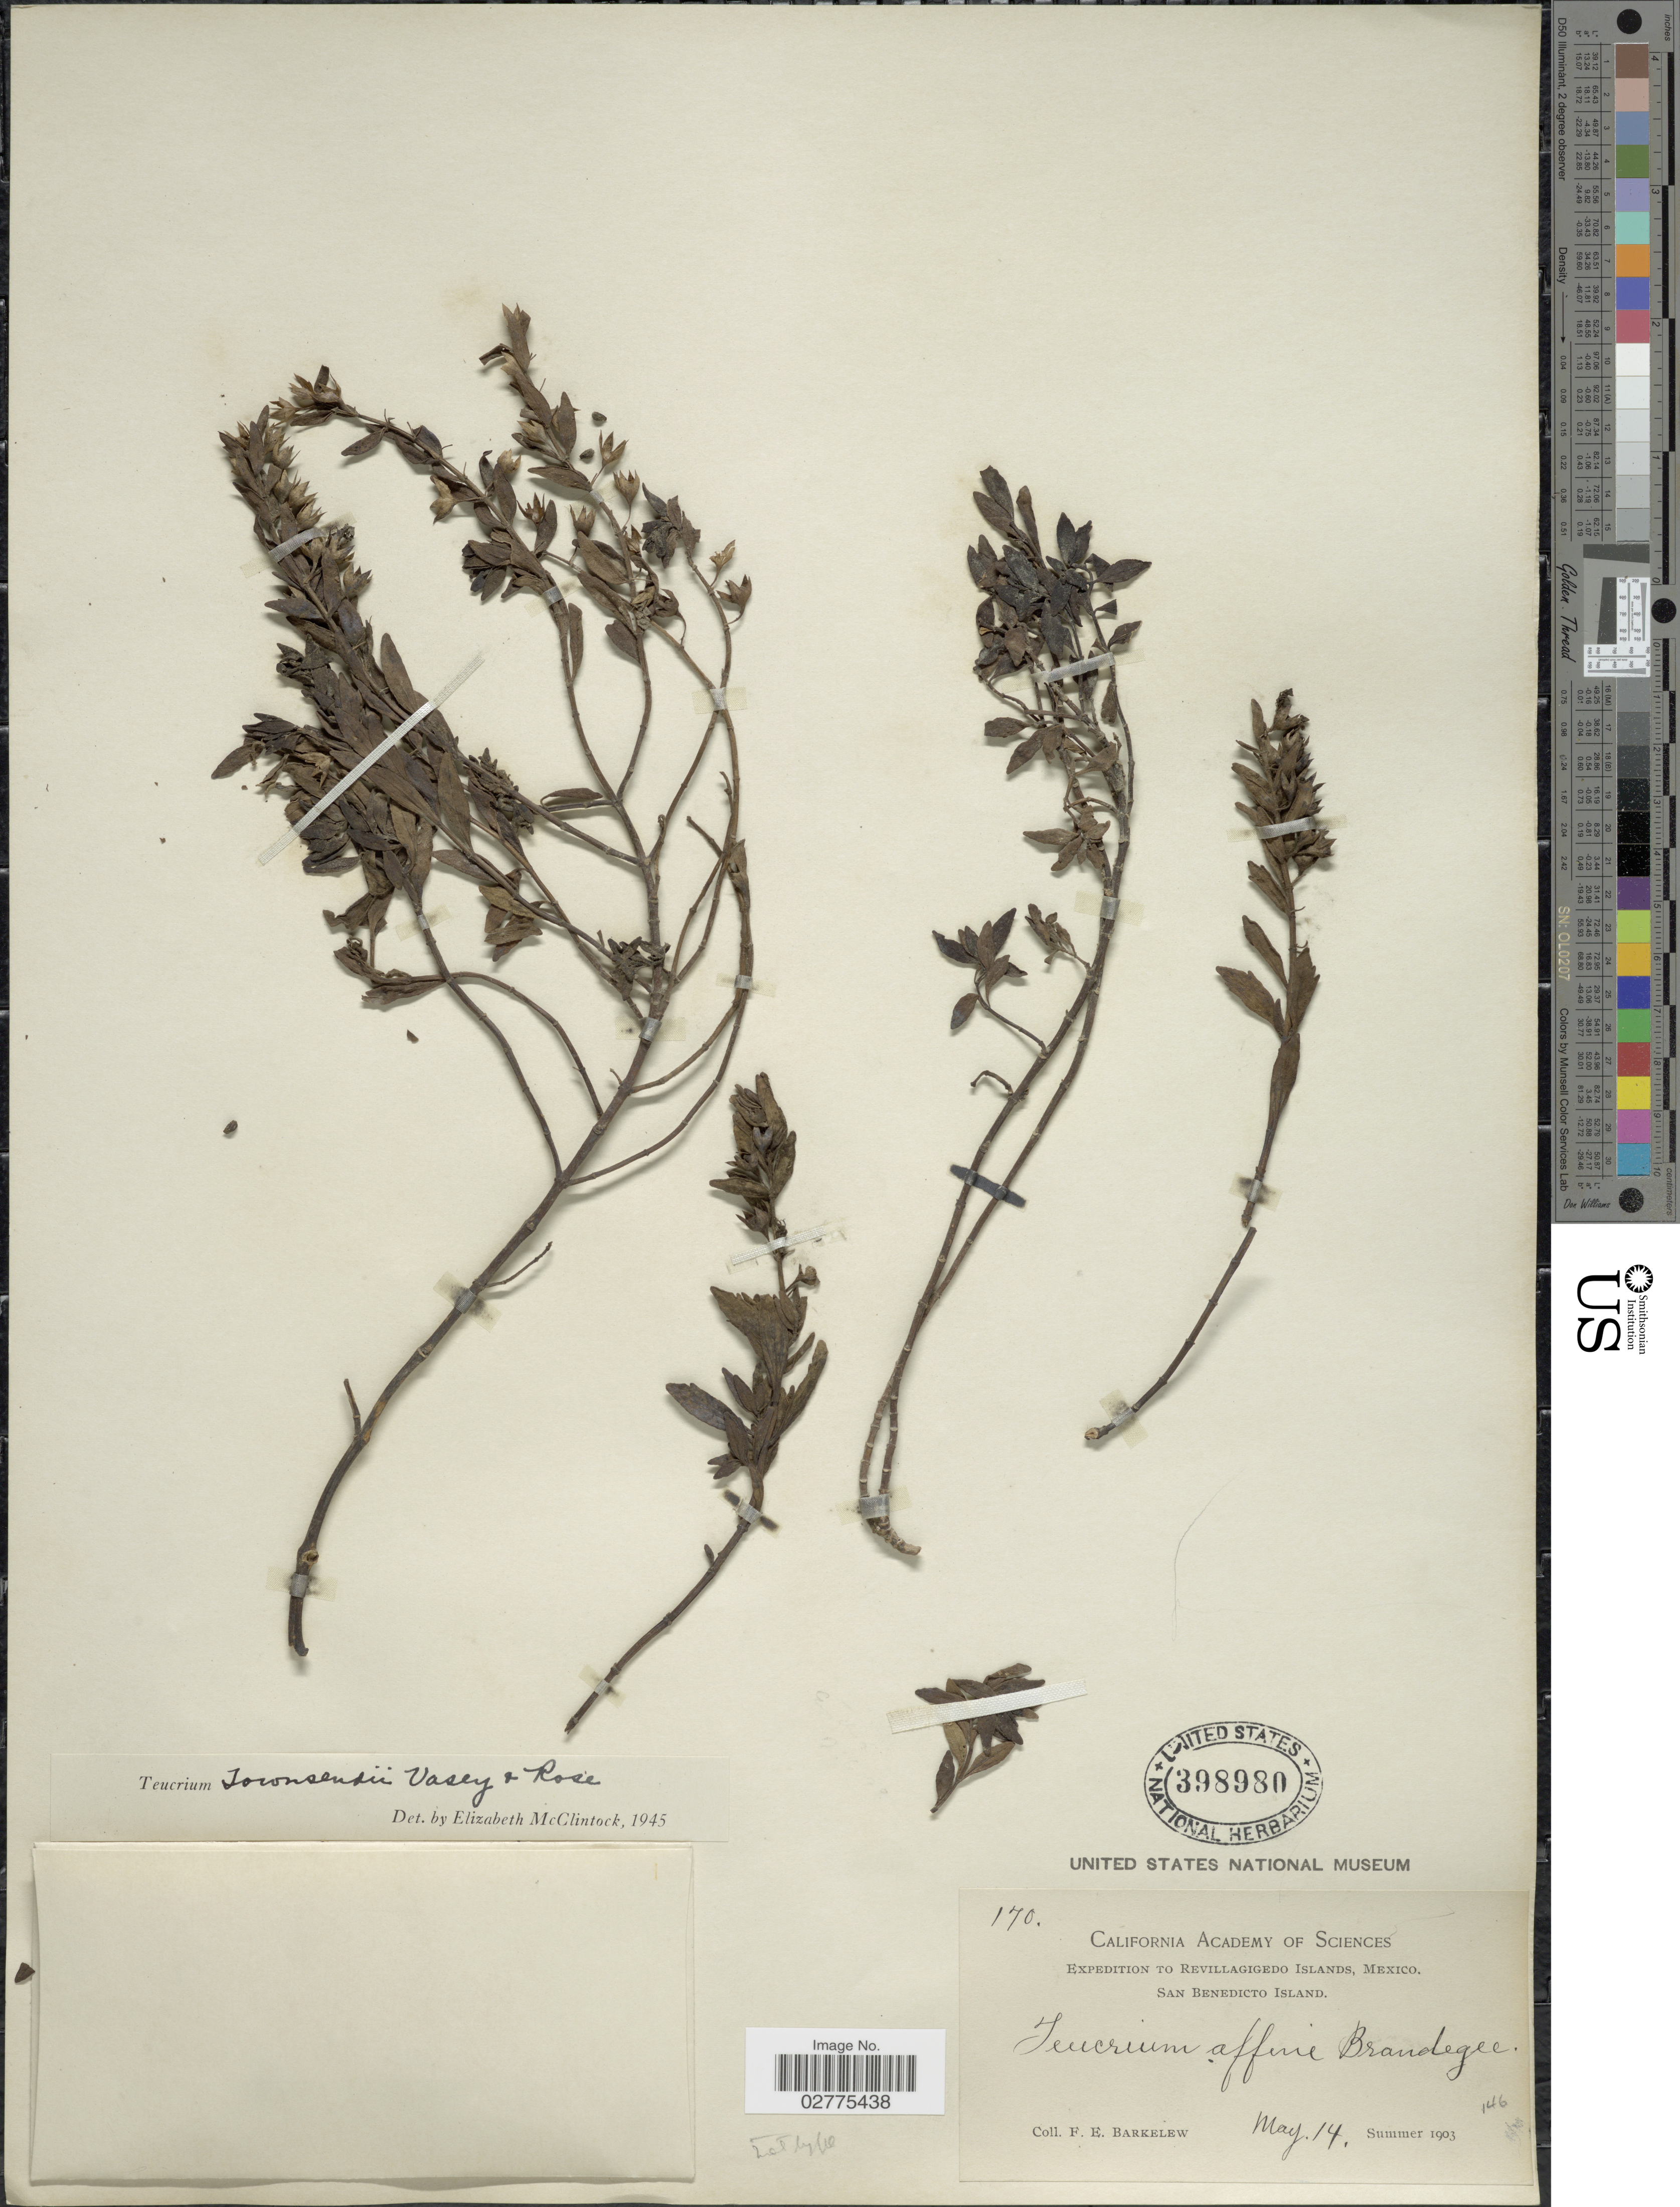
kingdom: Plantae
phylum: Tracheophyta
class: Magnoliopsida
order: Lamiales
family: Lamiaceae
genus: Teucrium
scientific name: Teucrium townsendii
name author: Vasey & Rose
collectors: F. Barkelew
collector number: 170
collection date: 1903-05-14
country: Mexico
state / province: Colima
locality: Revillagigedo Islands, San Benedicto Island.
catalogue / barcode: US 398980